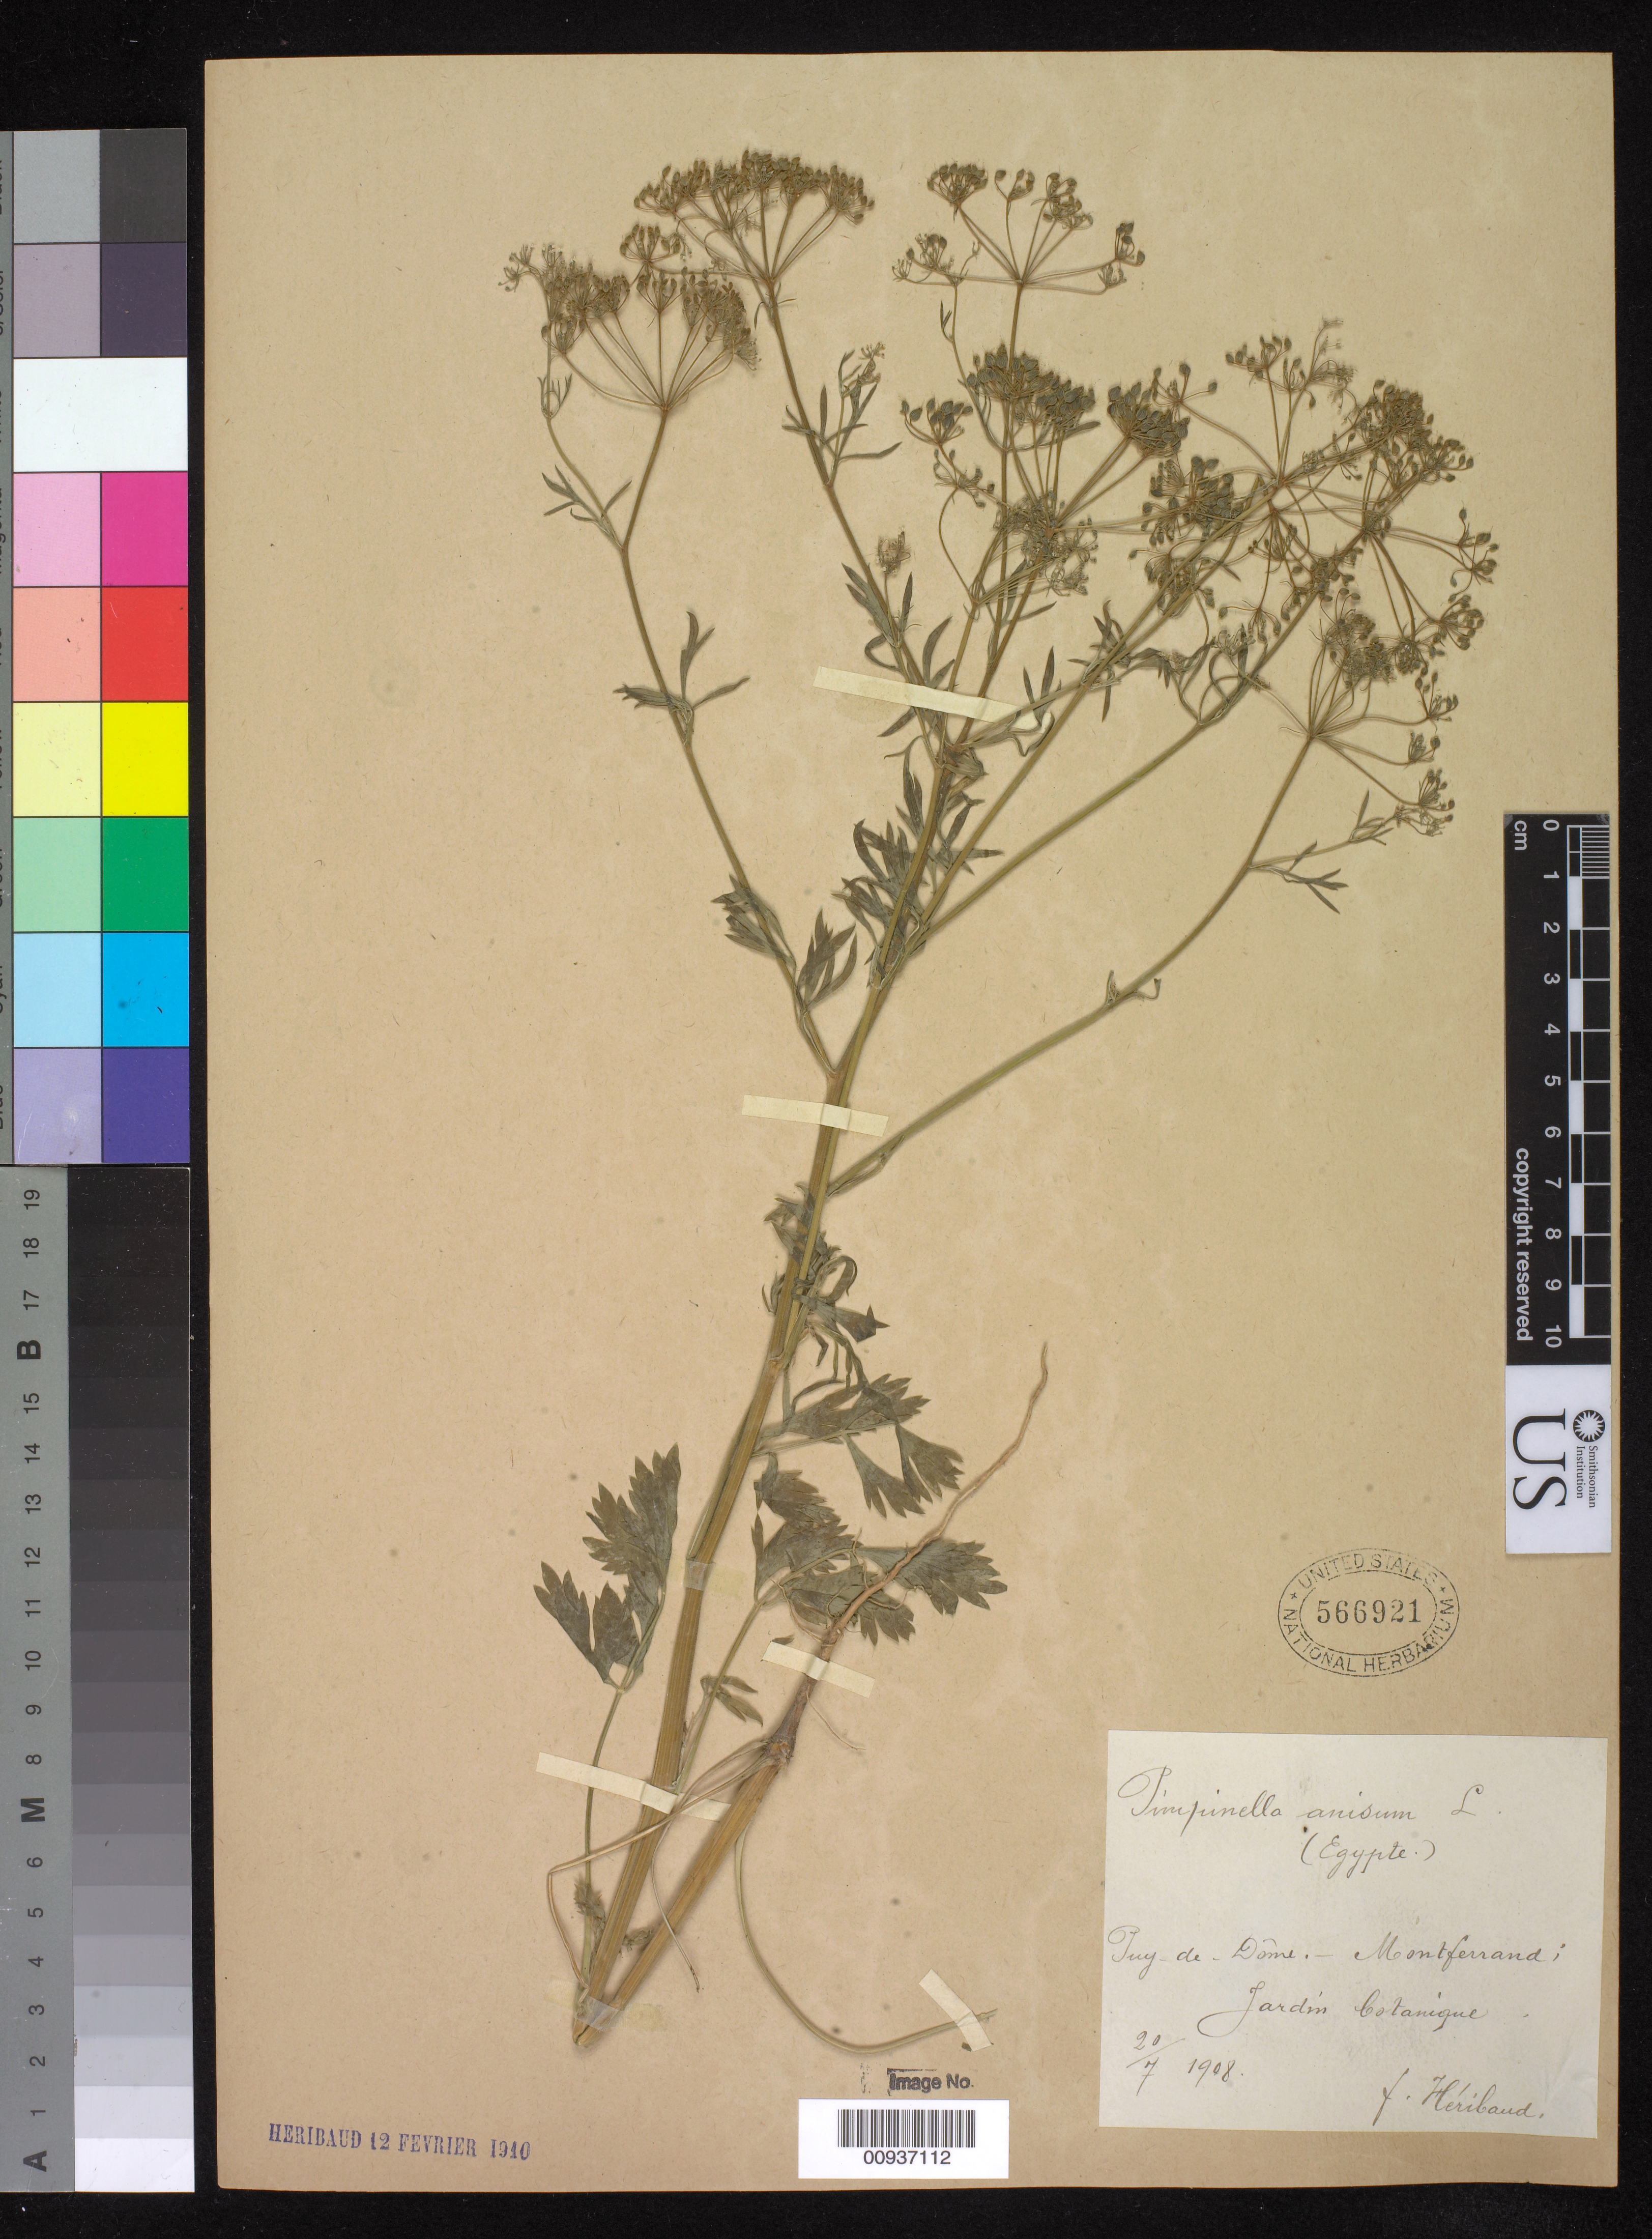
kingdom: Plantae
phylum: Tracheophyta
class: Magnoliopsida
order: Apiales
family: Apiaceae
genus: Pimpinella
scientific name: Pimpinella anisum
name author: L.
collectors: Heribaud, J.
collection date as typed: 20 Jul 1908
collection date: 1908-07-20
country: Egypt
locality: [S]uy de Dôme. Montferrand; Jardim botanique.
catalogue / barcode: US 566921